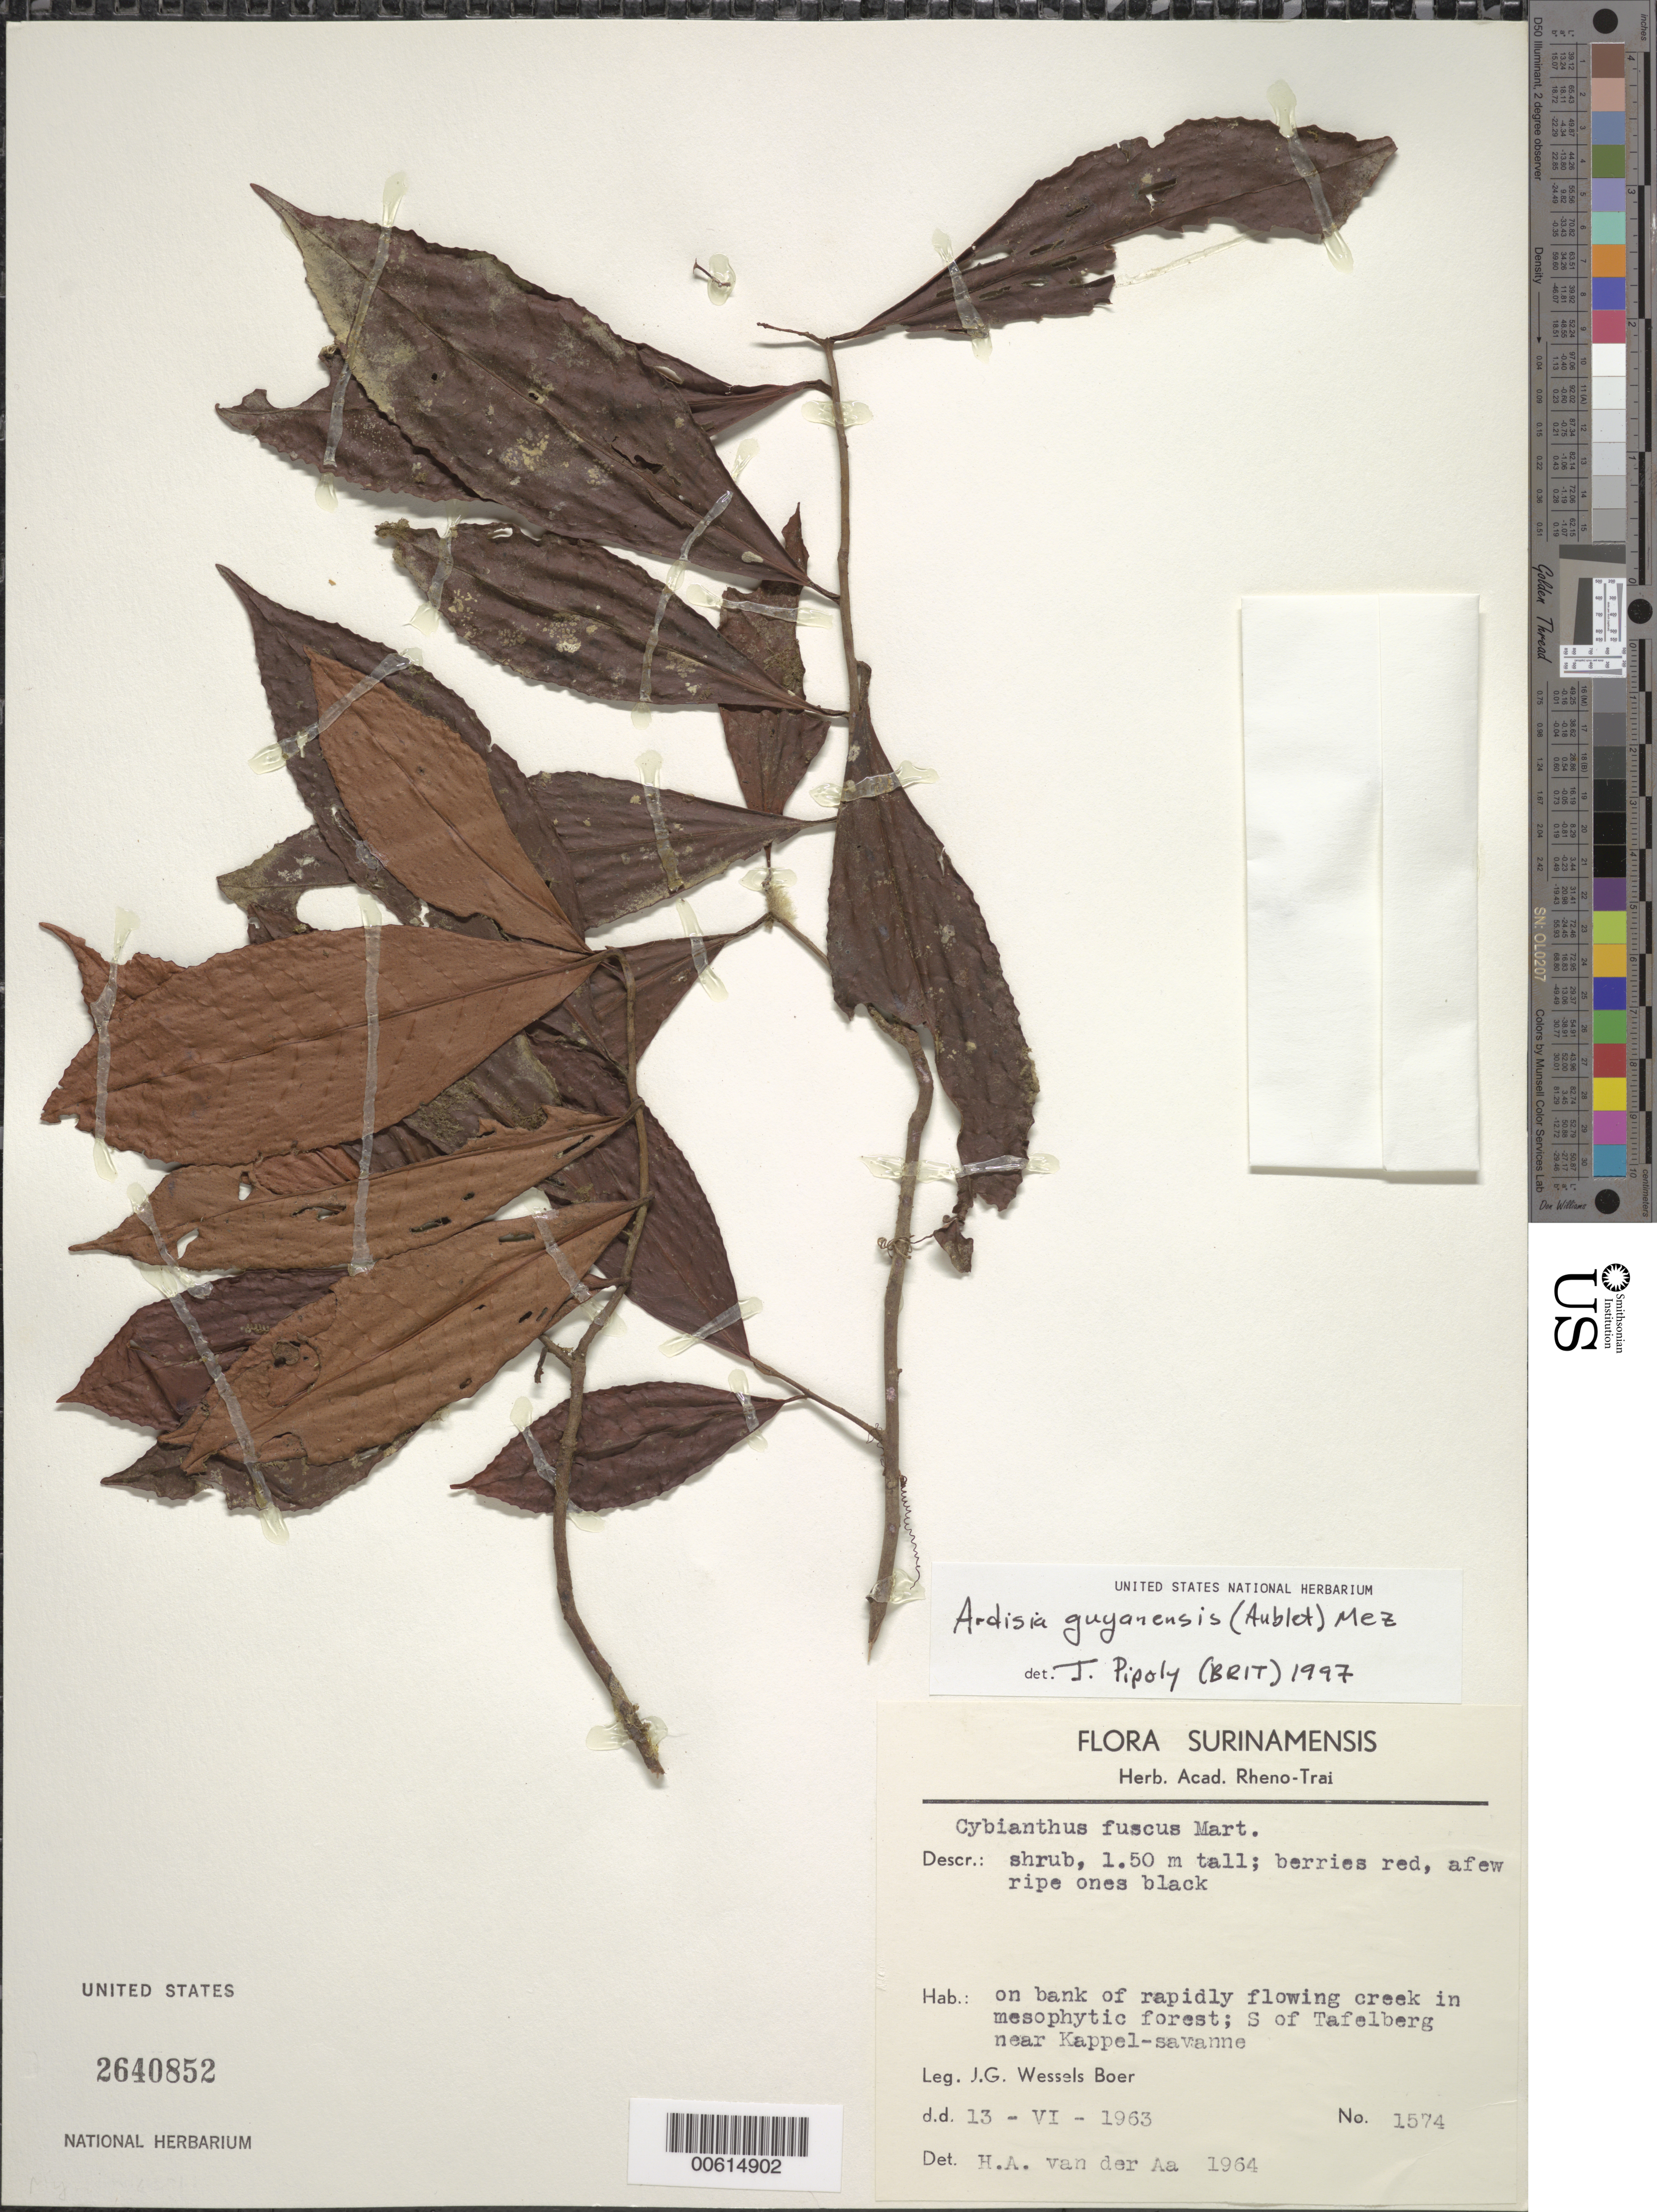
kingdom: Plantae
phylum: Tracheophyta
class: Magnoliopsida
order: Ericales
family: Primulaceae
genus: Ardisia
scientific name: Ardisia guianensis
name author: (Aubl.) Mez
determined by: Pipoly, J. J., III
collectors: J. G. Wessels Boer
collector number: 1574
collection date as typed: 13-Jun-63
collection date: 1963-06-13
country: Suriname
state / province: Brokopondo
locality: Tafelberg (Table Mountain), south foot; S of Kappelsavanna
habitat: Bank of rapidly flowing creek in mesophytic forest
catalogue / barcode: US 2640852